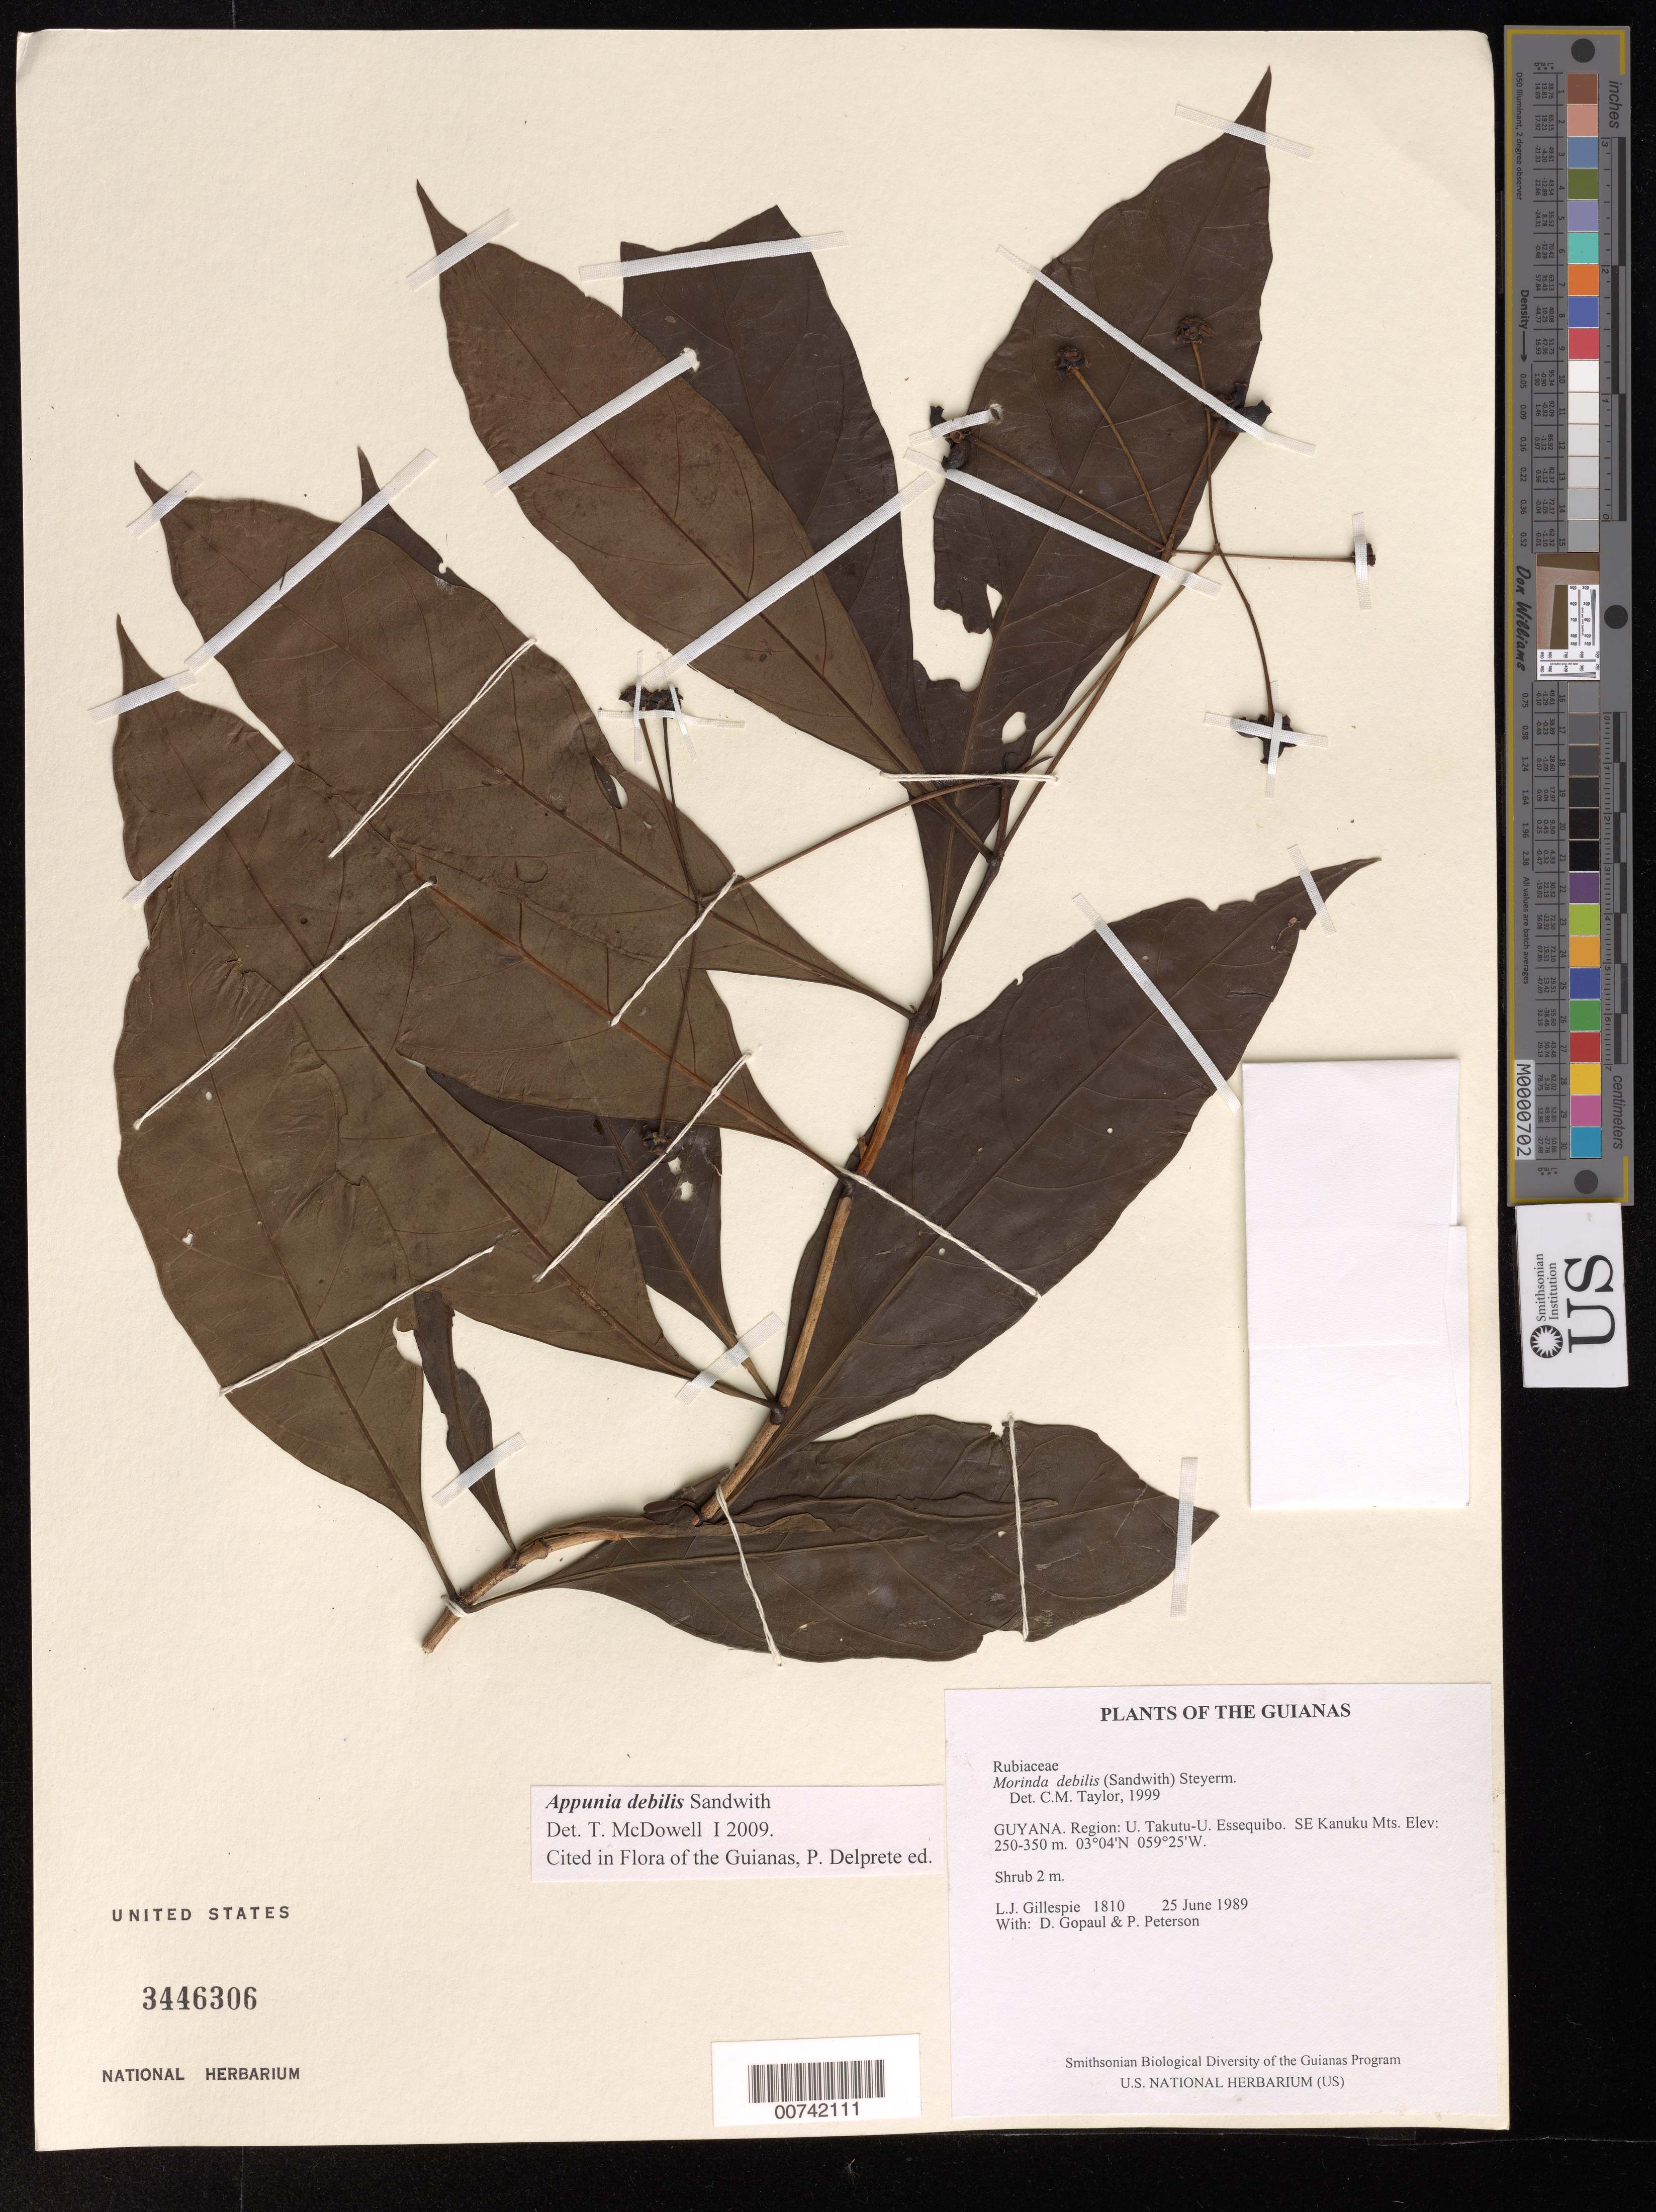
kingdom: Plantae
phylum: Tracheophyta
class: Magnoliopsida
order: Gentianales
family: Rubiaceae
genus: Appunia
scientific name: Appunia debilis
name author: Sandwith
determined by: McDowell, T.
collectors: L. J. Gillespie, D. Gopaul & P. M. Peterson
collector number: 1810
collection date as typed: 25 June 1989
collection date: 1989-06-25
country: Guyana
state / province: U. Takutu-U. Essequibo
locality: SE Kanuku Mts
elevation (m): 250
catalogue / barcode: US 3446306